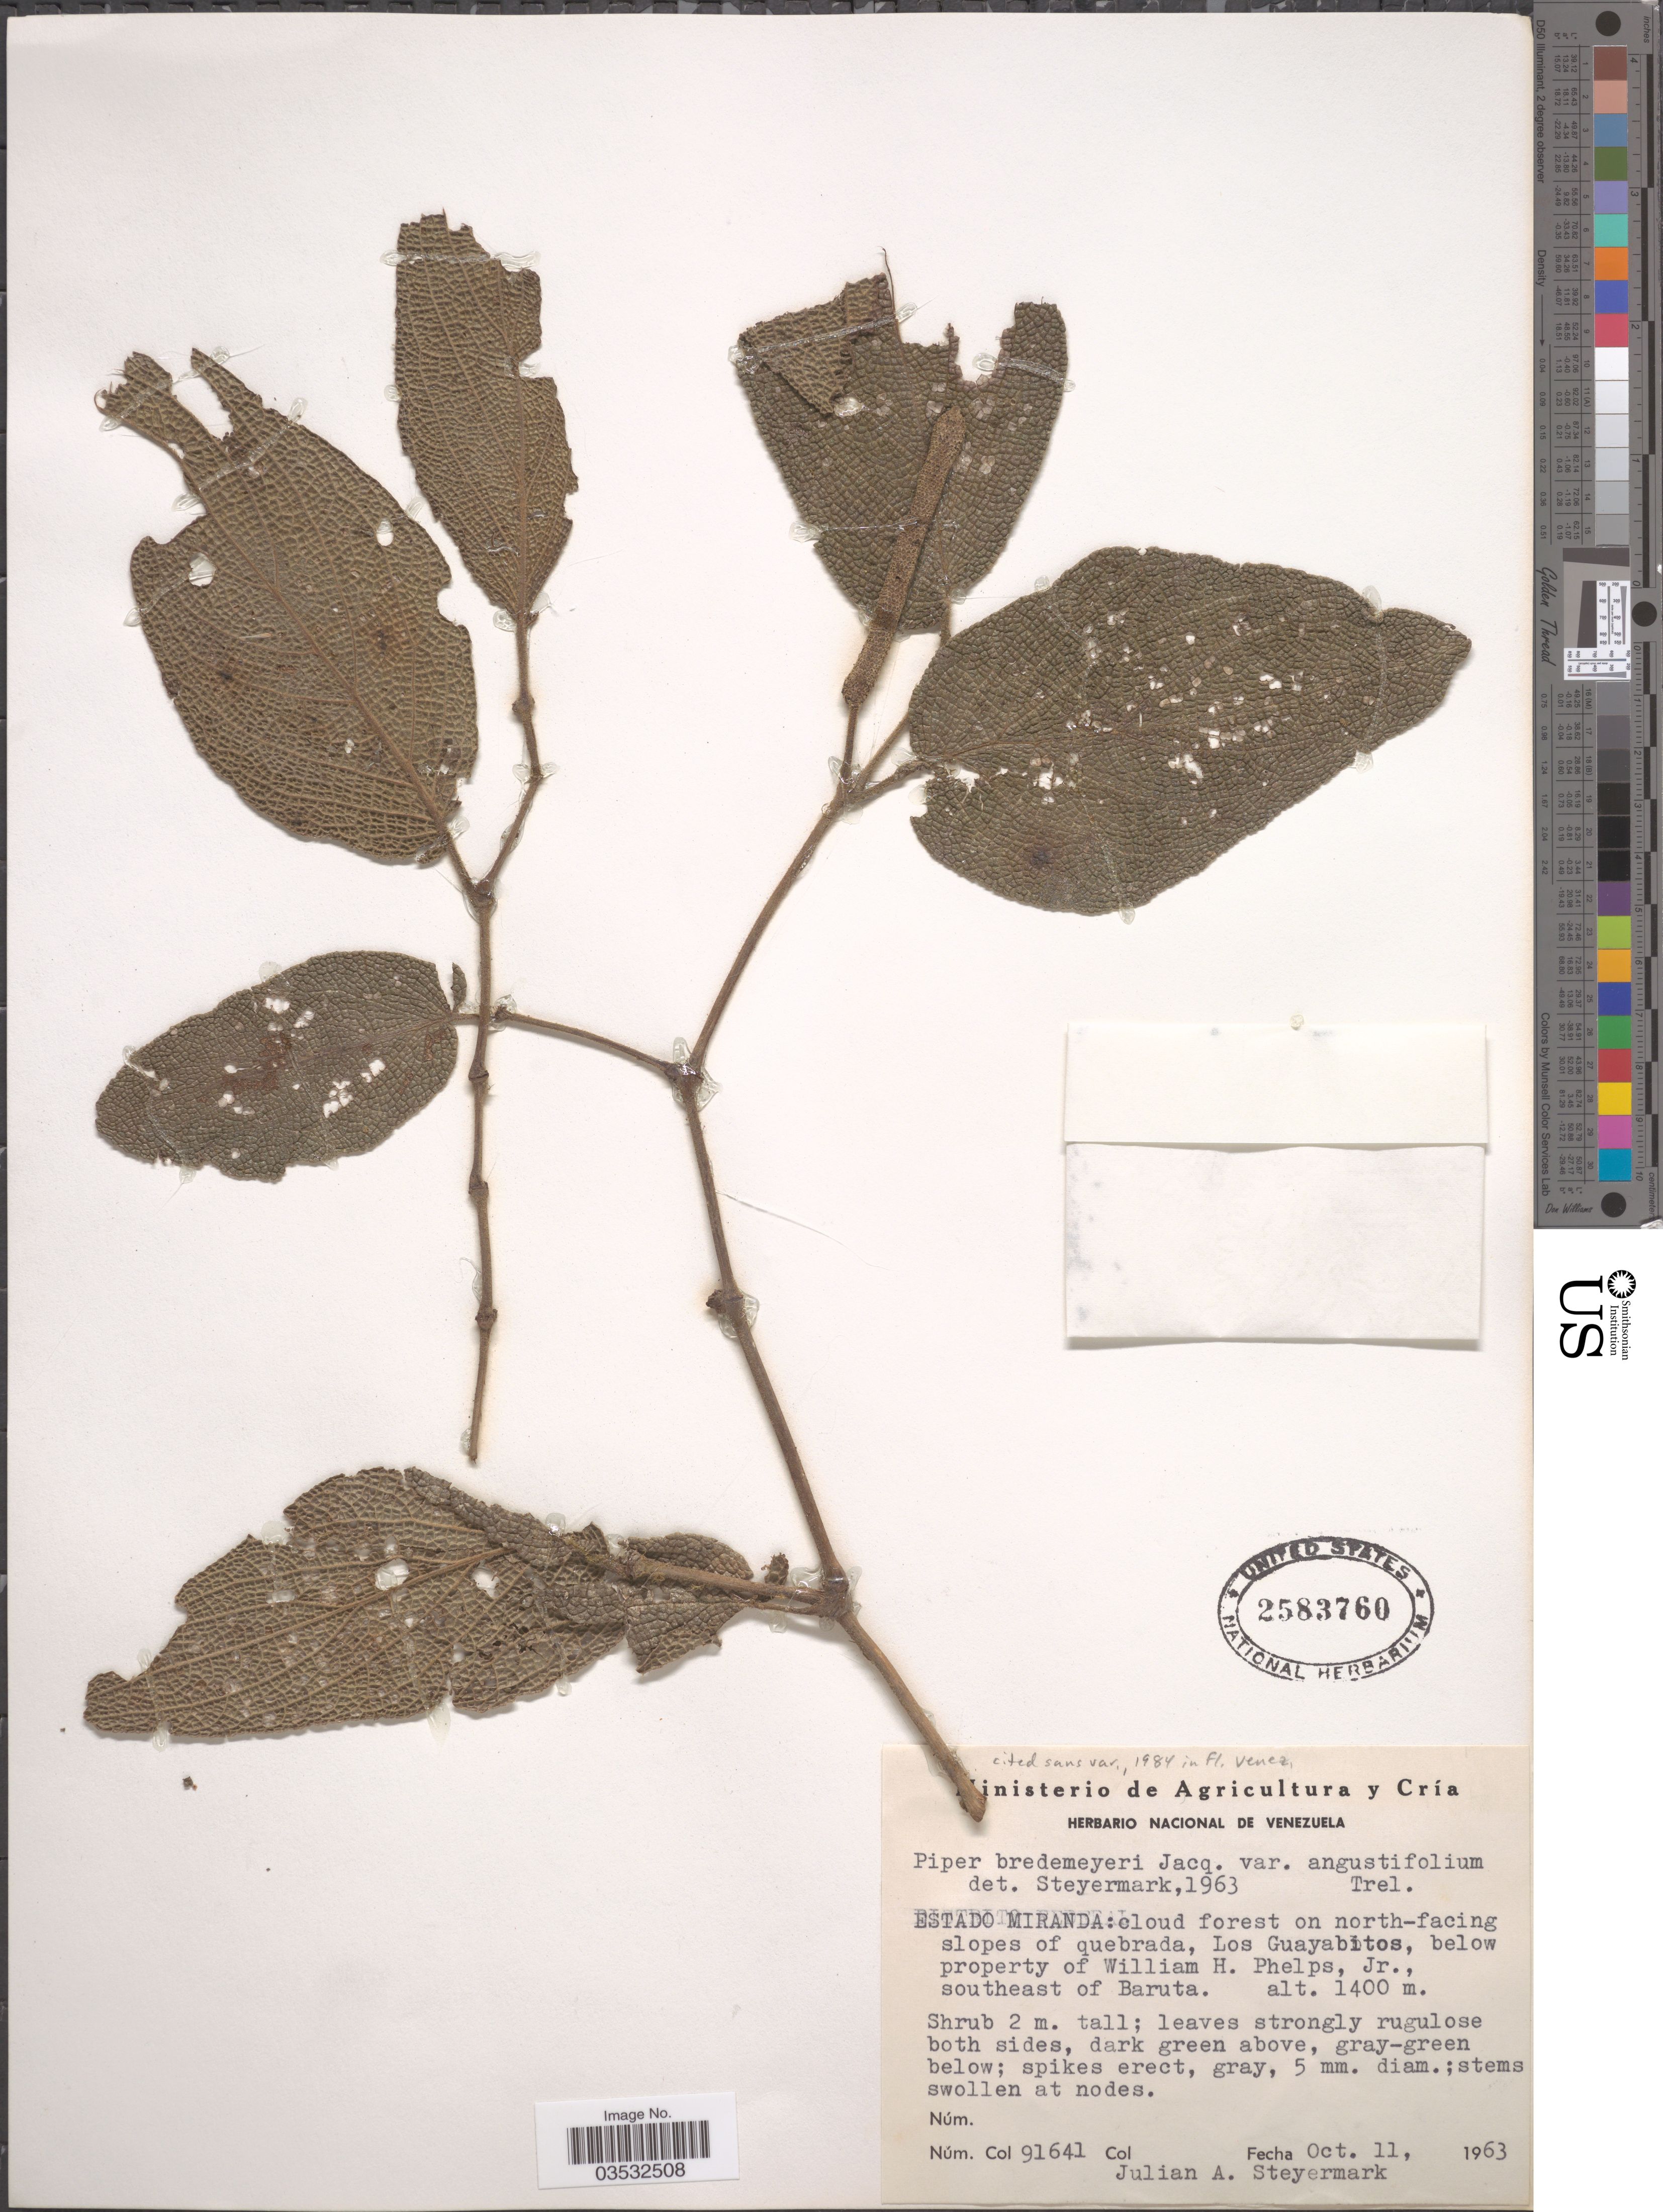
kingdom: Plantae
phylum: Tracheophyta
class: Magnoliopsida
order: Piperales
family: Piperaceae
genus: Piper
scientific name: Piper bredemeyeri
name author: J. Jacq.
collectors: J. Steyermark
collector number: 91641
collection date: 1963-10-11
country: Venezuela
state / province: Miranda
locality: Cloud forest on north-facing slopes of quebrada, Los Guayabitos, below property of William H. Phelps, Jr., southeast of Baruta.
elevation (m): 1400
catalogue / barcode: US 2583760